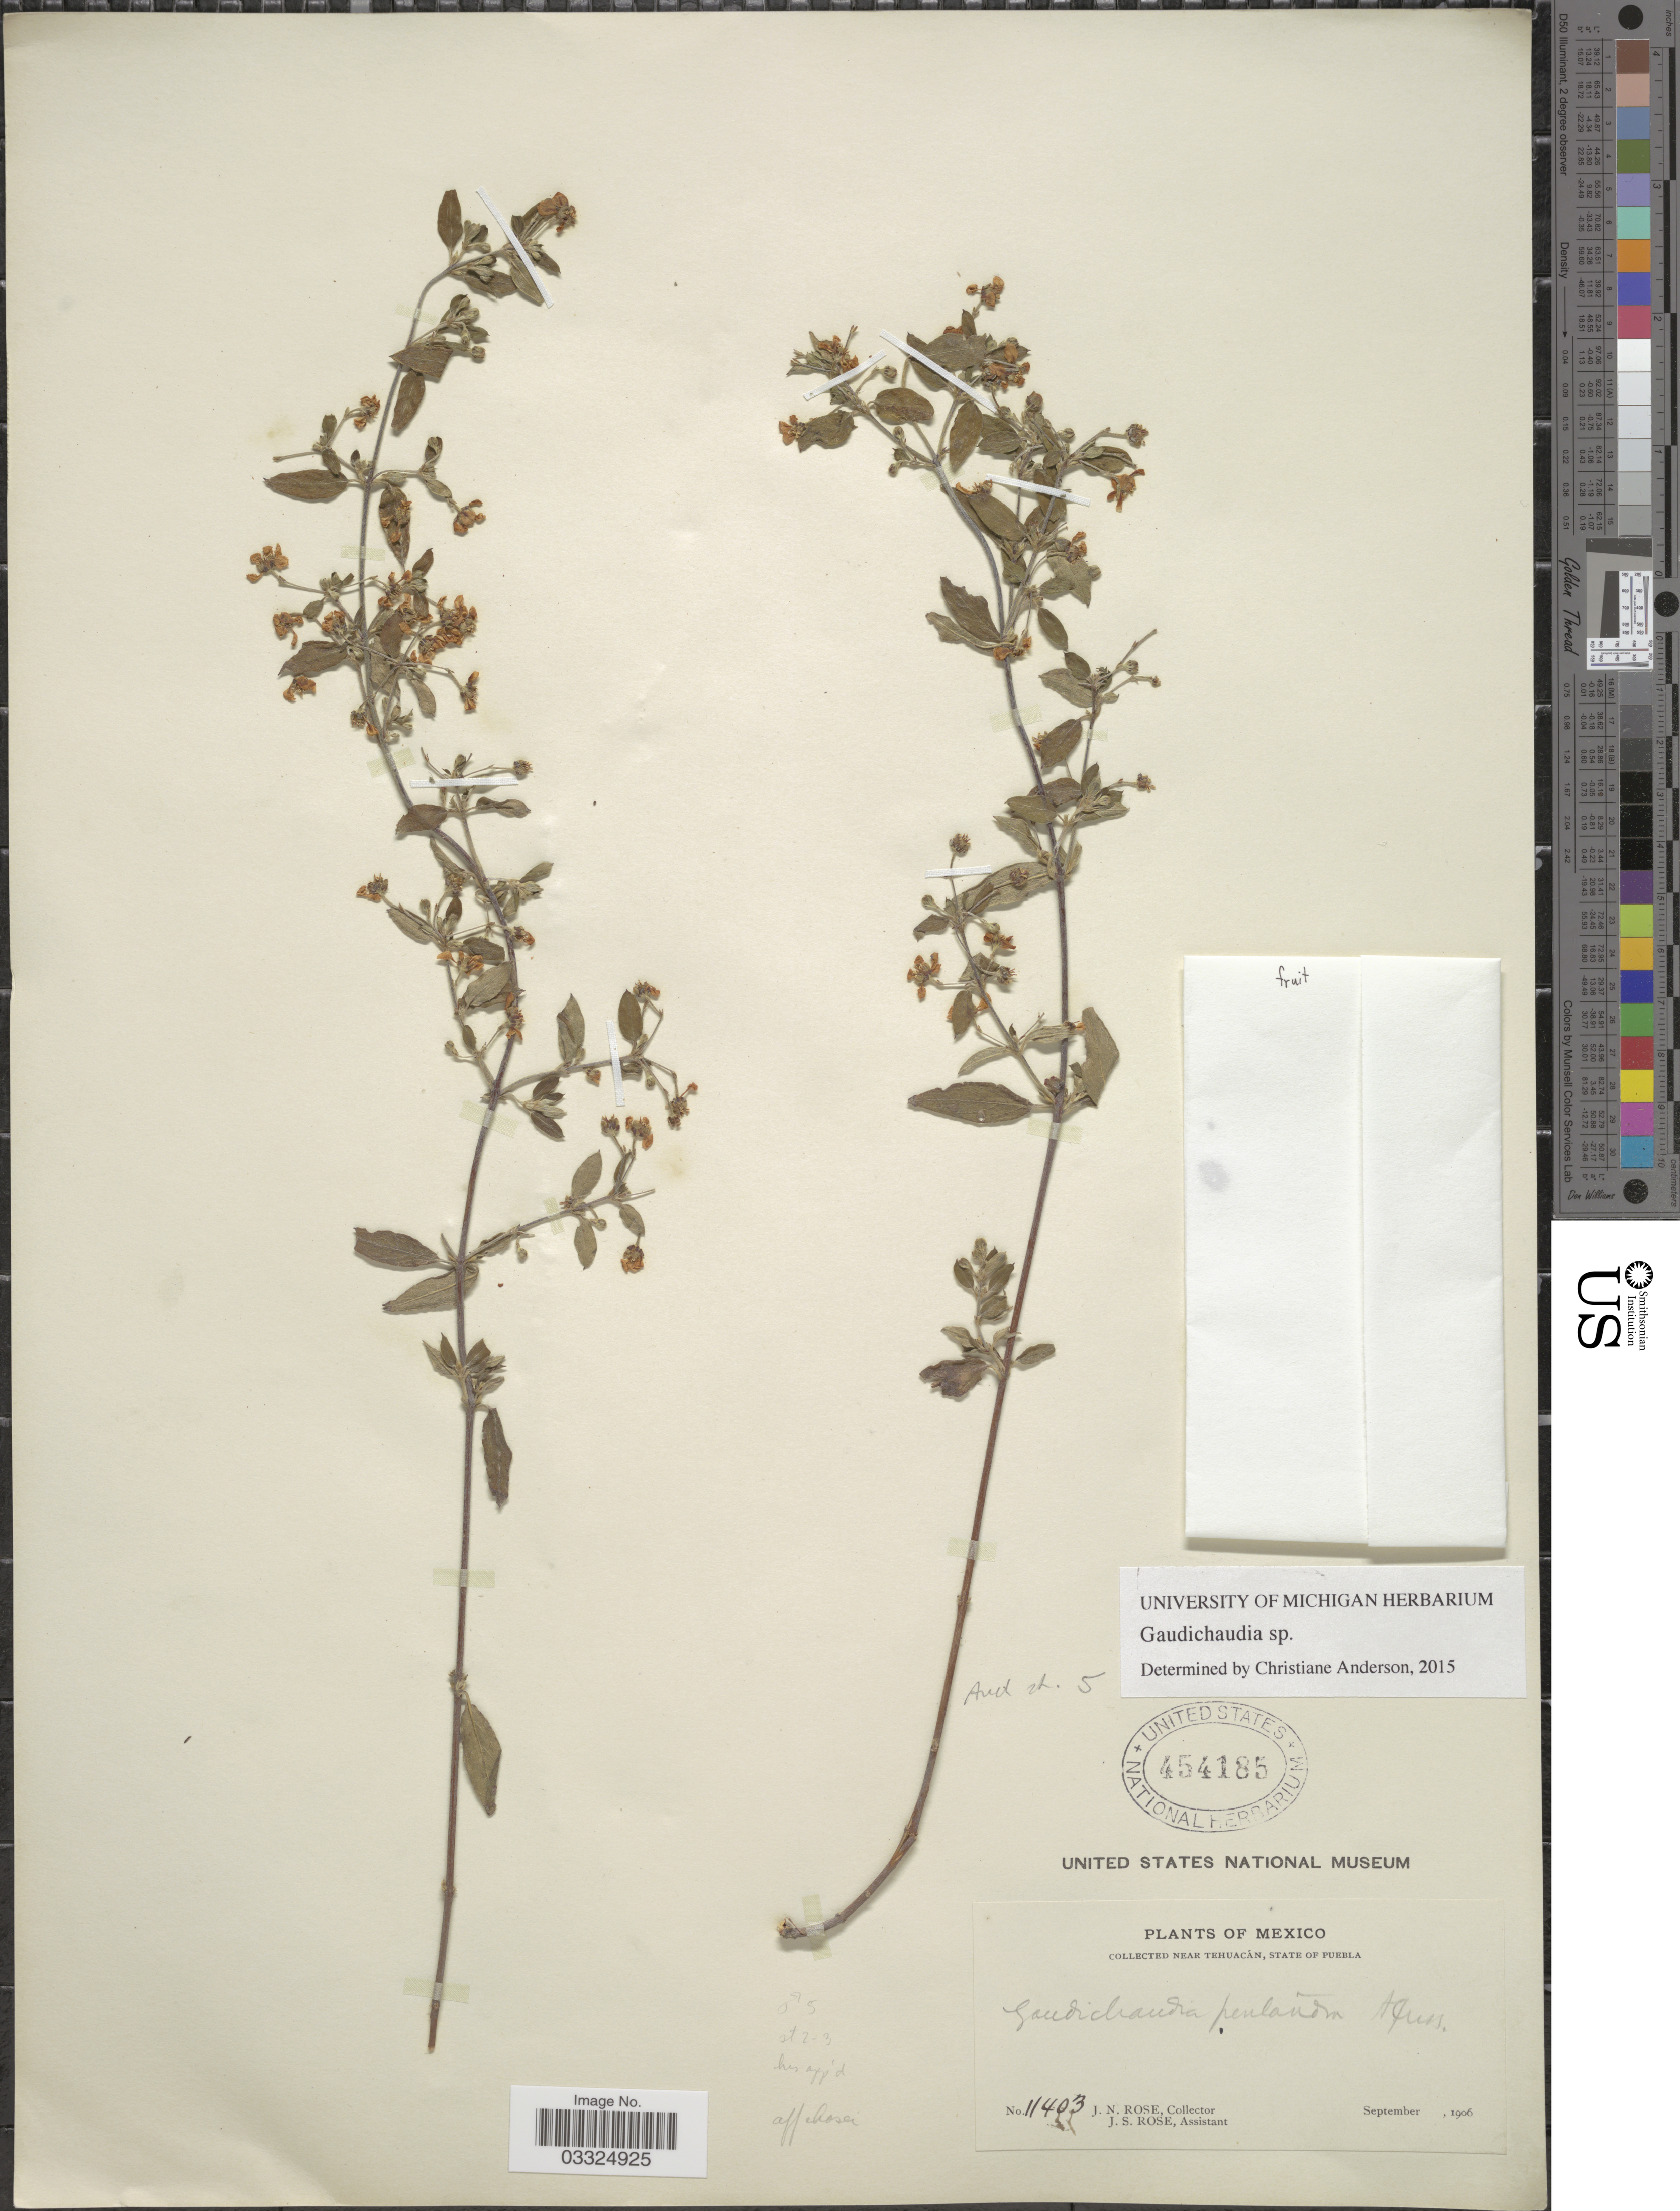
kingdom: Plantae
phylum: Tracheophyta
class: Magnoliopsida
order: Malpighiales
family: Malpighiaceae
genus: Gaudichaudia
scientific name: Gaudichaudia sp.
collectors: J. N. Rose & J. S. Rose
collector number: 11403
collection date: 1906-09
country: Mexico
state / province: Puebla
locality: Near Tehuacan.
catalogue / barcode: US 454185